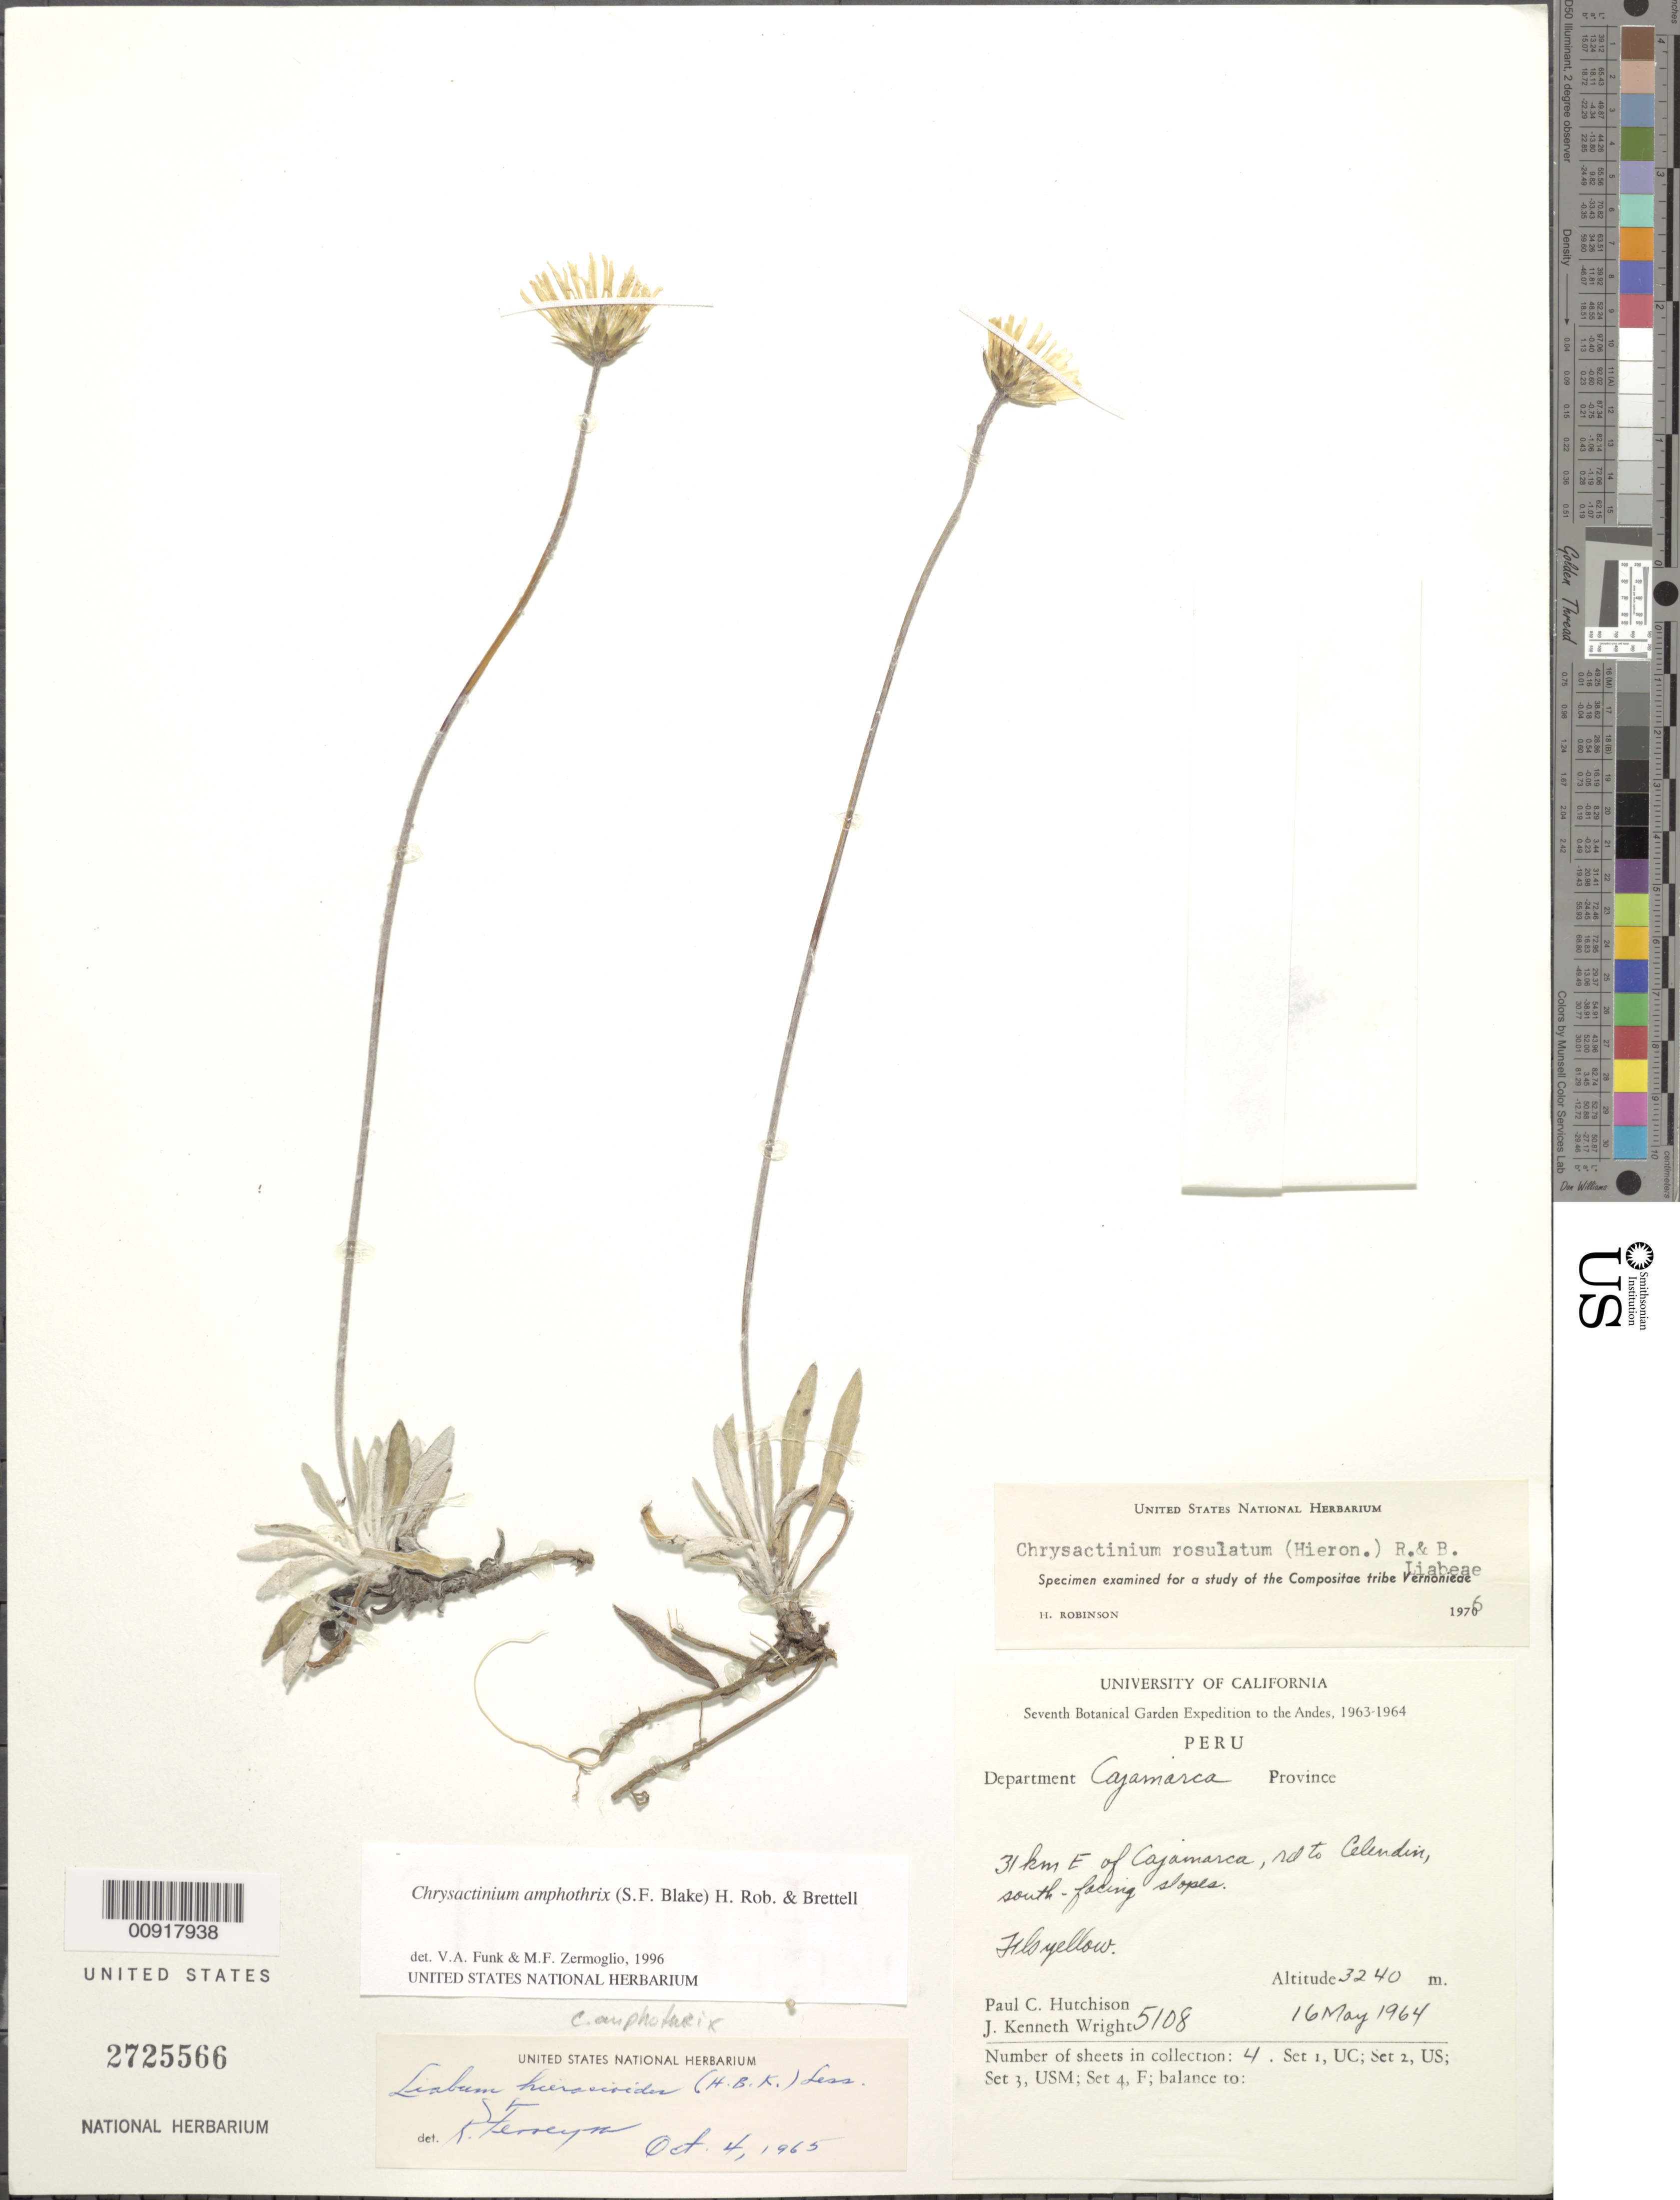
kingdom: Plantae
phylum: Tracheophyta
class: Magnoliopsida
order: Asterales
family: Asteraceae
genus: Chrysactinium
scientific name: Chrysactinium amphothrix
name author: (S.F. Blake) H. Rob. & Brettell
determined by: Funk, V. A.; Zermoglio, M. F.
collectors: P. C. Hutchison & J. K. Wright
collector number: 5108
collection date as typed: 16 May 1964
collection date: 1964-05-16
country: Peru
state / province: Cajamarca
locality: Dpto. Cajamarca: 31 km E of Cajamarca, road to Celendin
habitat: South-facing slopes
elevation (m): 3240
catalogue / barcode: US 2725566